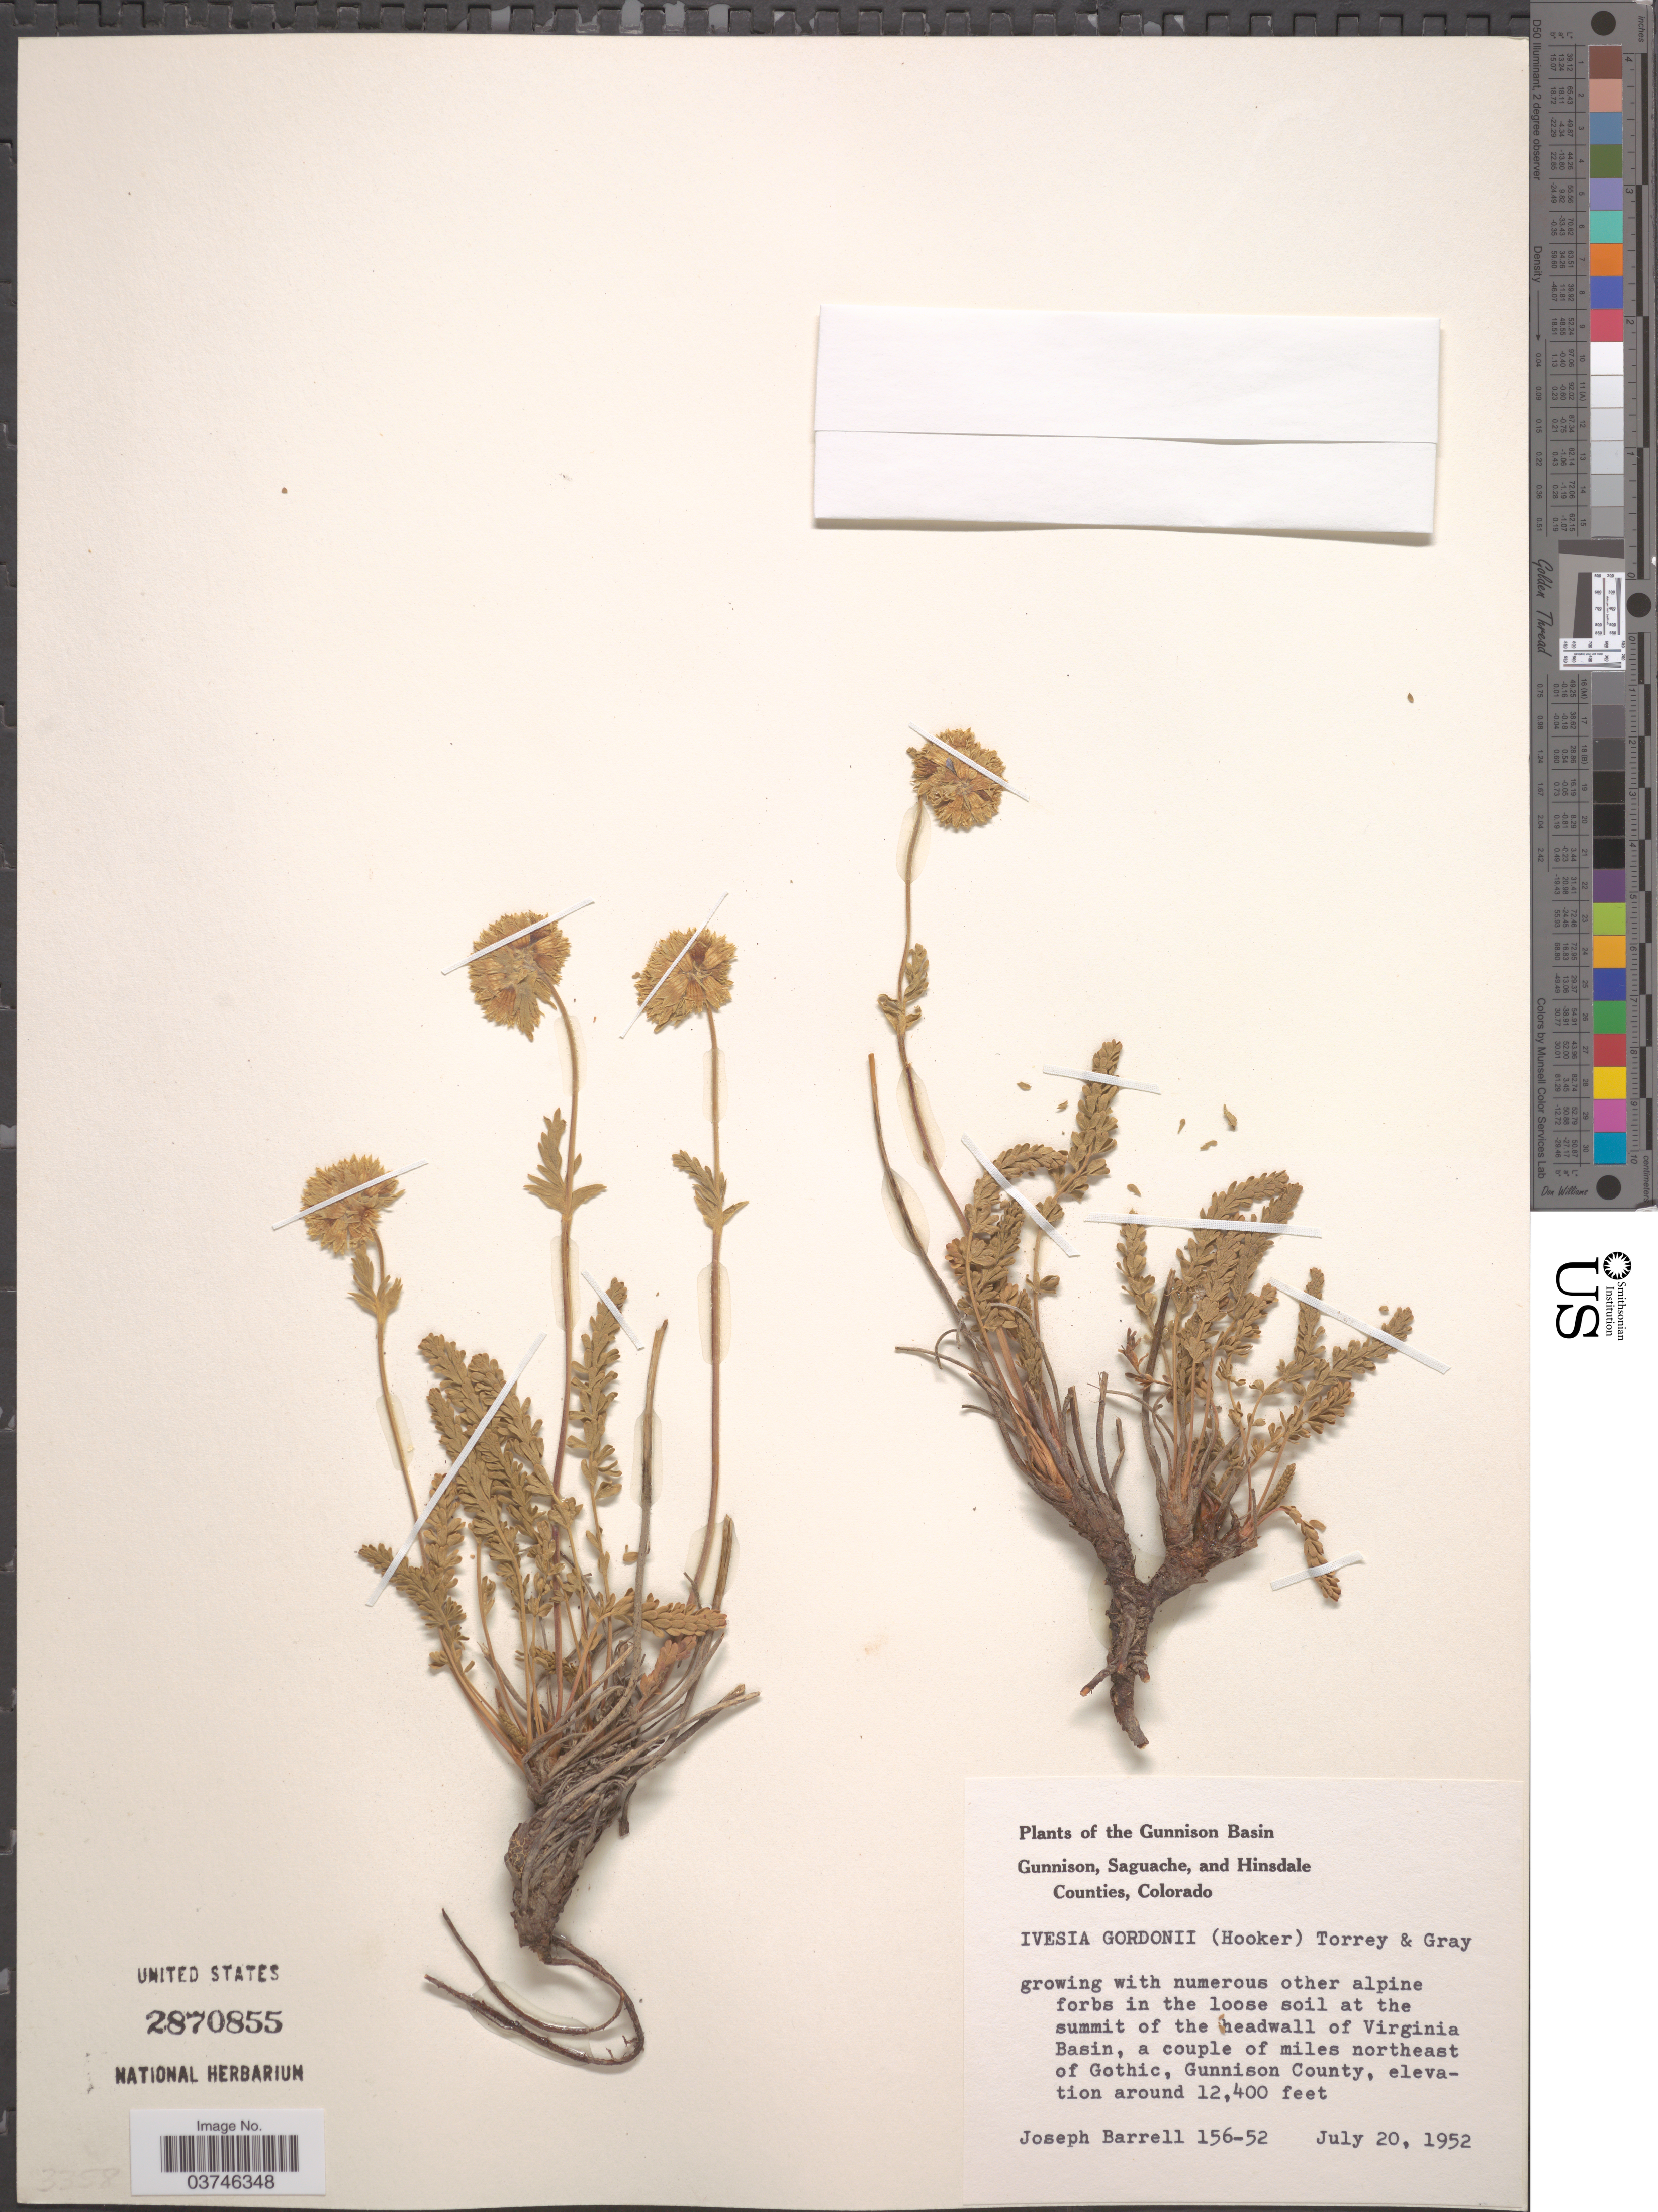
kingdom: Plantae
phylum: Tracheophyta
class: Magnoliopsida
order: Rosales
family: Rosaceae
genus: Potentilla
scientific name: Potentilla gordonii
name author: (Hook.) Greene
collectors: J. Barrell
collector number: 156-52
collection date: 1952-07-20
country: United States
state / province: Colorado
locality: Gunnison Basin. Summit of the headwall of Virginia Basin, a couple of miles northeast of Gothic, Gunnison County.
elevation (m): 3780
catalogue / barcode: US 2870855